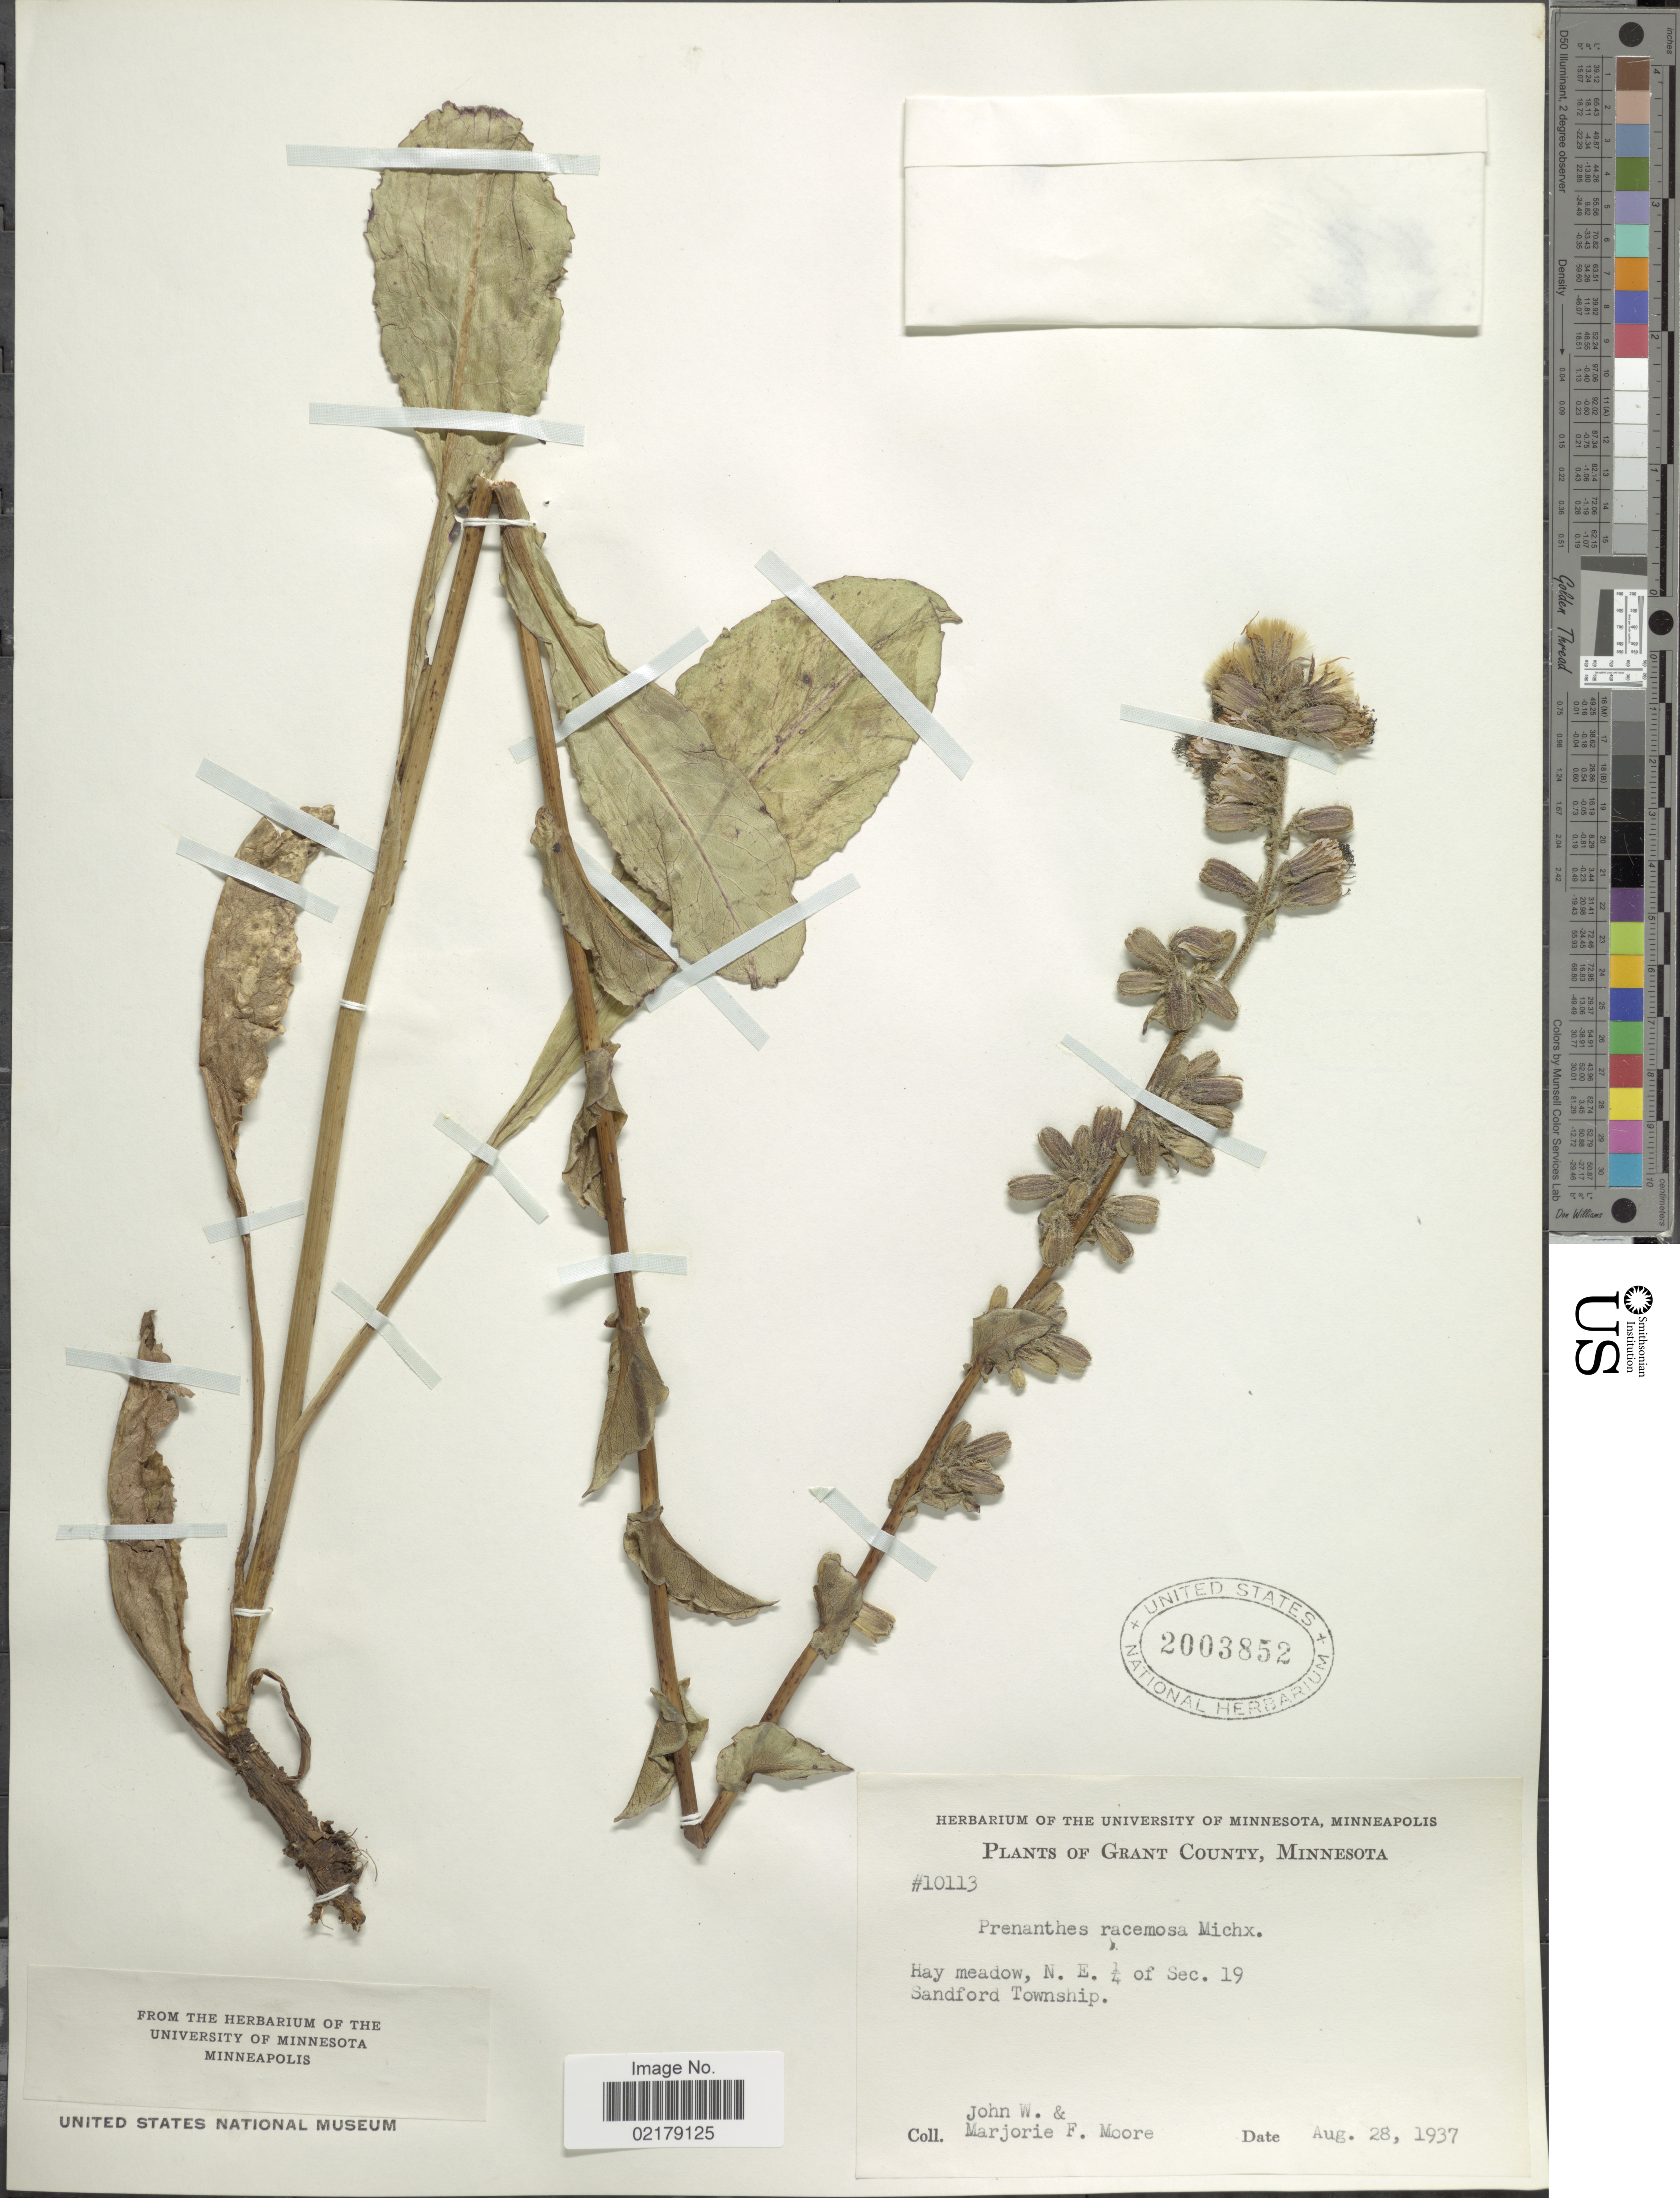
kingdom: Plantae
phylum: Tracheophyta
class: Magnoliopsida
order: Asterales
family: Asteraceae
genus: Nabalus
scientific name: Nabalus racemosus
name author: (Michx.) Hook.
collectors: J. Moore & M. F. Moore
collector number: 10113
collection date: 1937-08-28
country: United States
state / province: Minnesota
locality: Grant County, Hay meadow, N.E. ¼ of Sec. 19 Sandford Township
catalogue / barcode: US 2003852